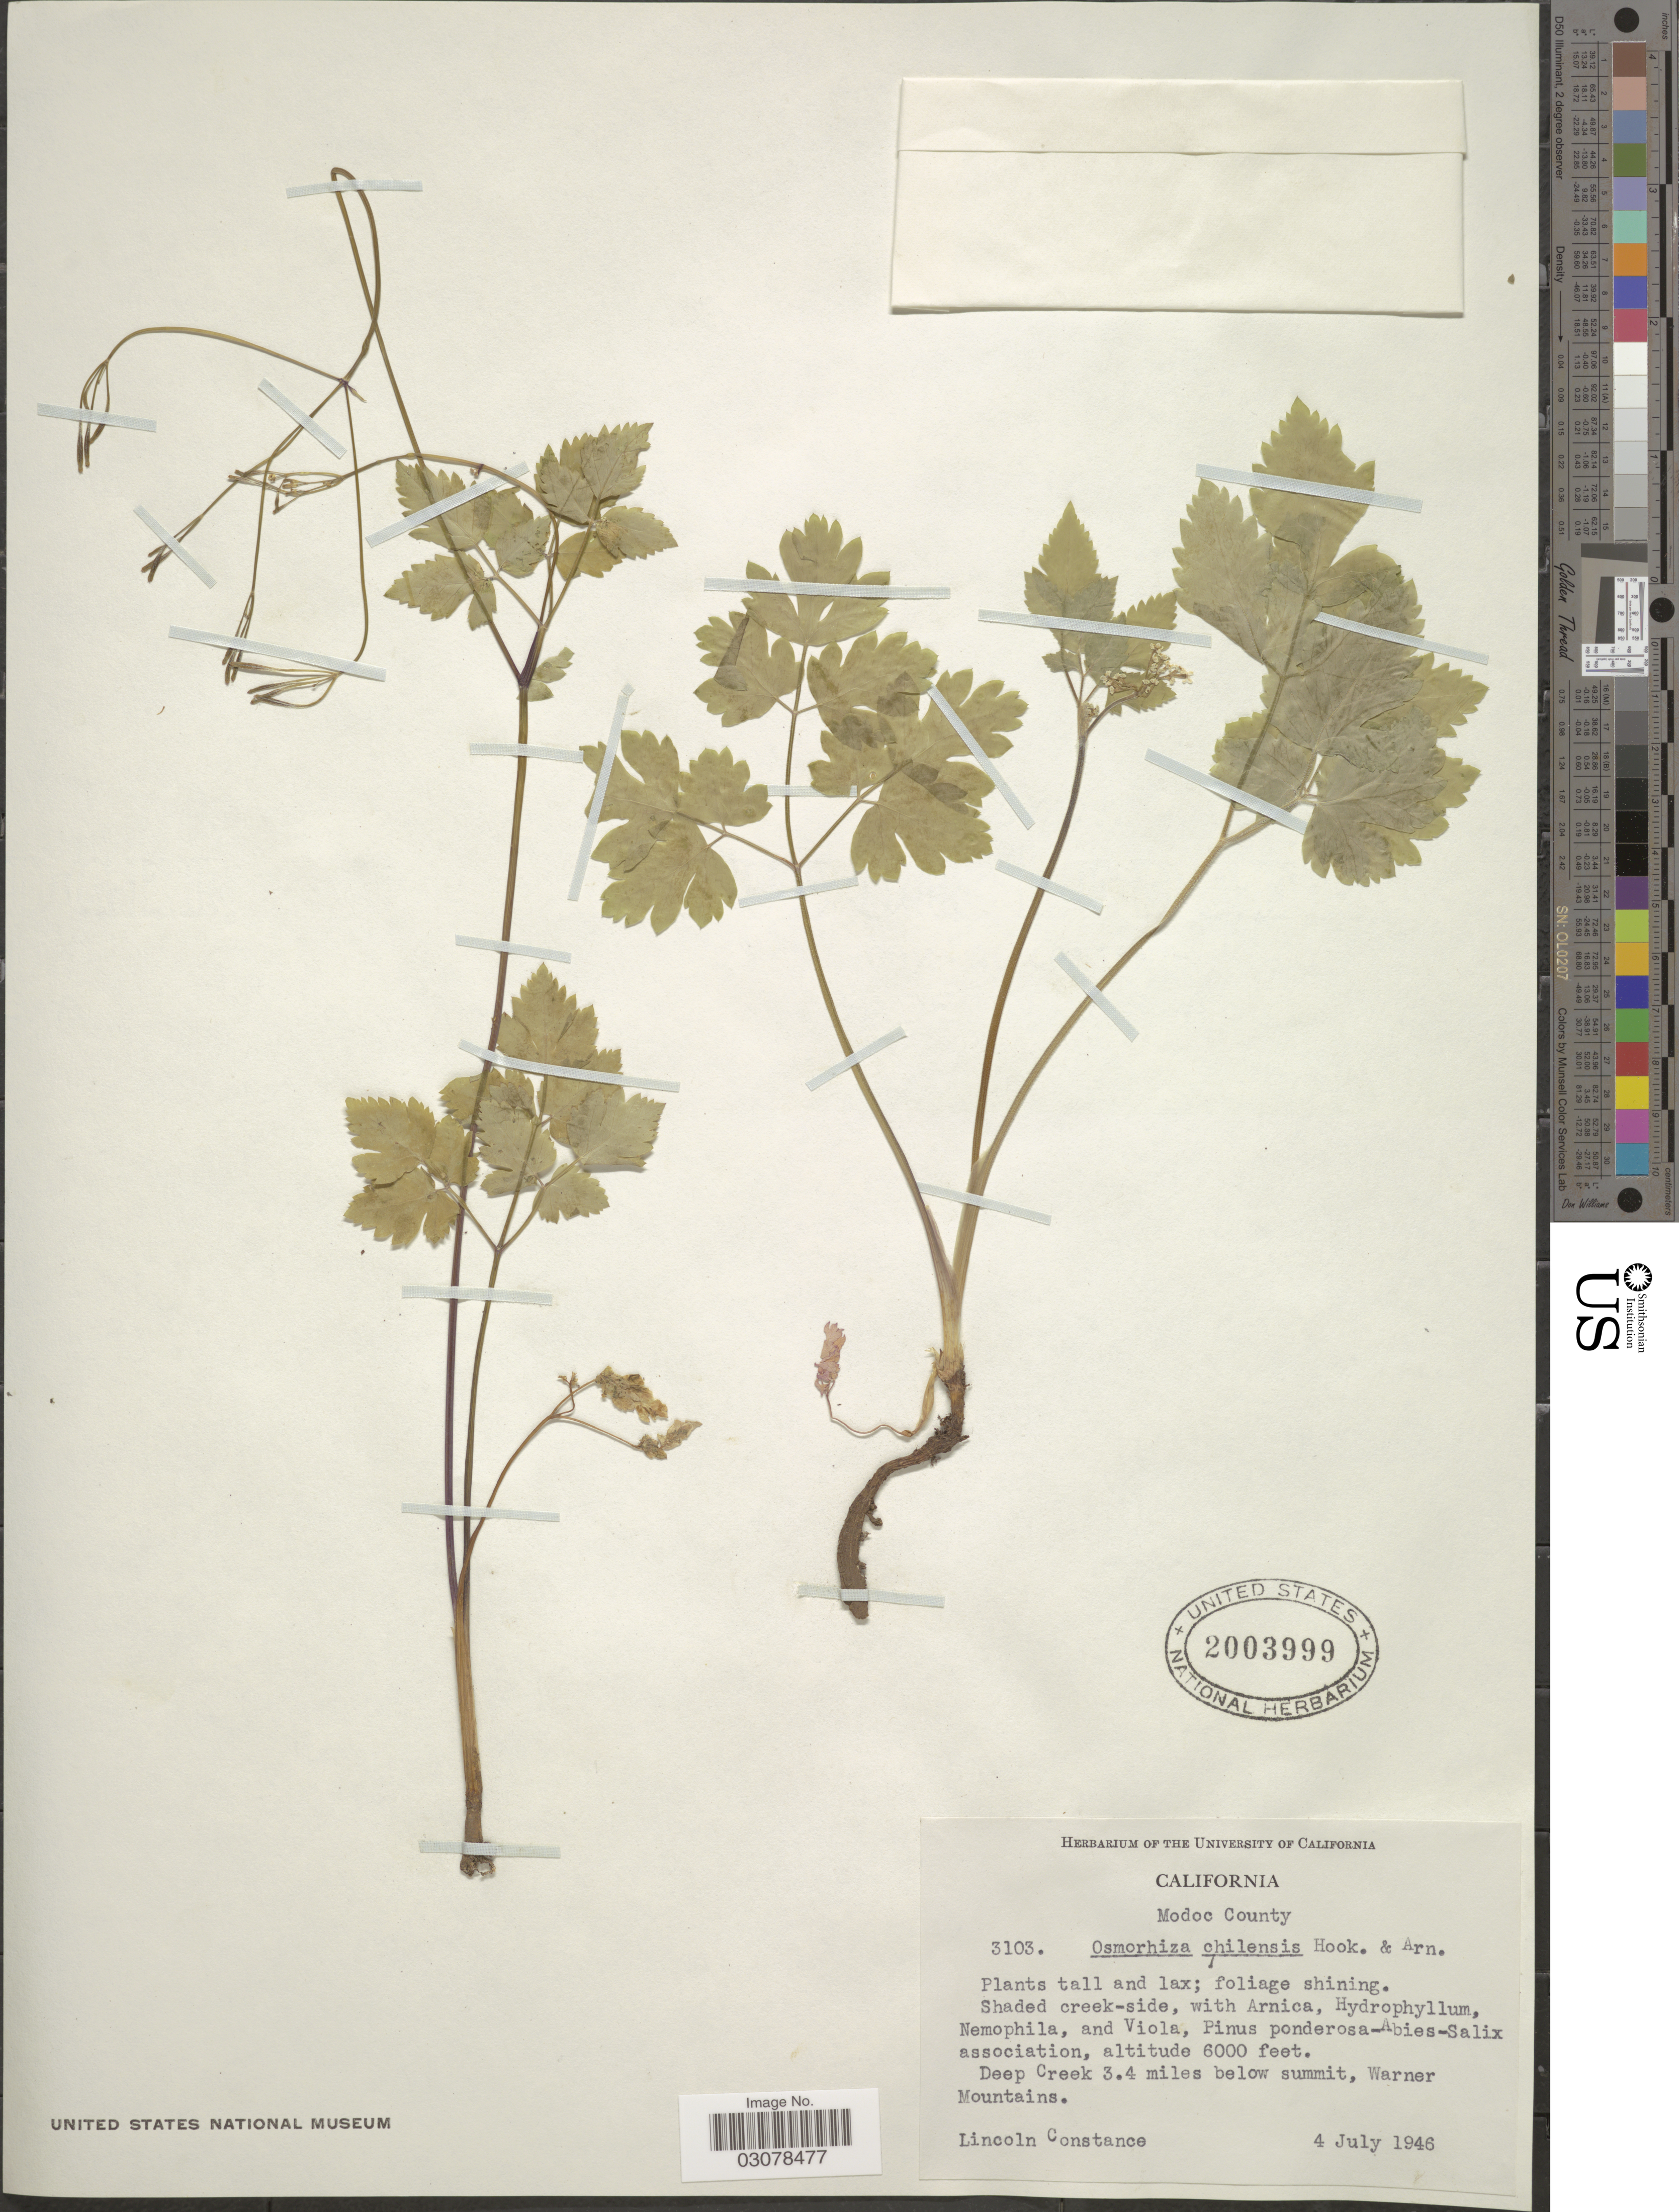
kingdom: Plantae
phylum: Tracheophyta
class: Magnoliopsida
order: Apiales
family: Apiaceae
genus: Osmorhiza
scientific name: Osmorhiza chilensis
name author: Hook. & Arn.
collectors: L. Constance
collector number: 3103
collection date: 1946-07-04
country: United States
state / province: California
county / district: Modoc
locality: Modoc County. Deep Creek 3.4 miles below summit, Warner Mountains.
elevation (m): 1829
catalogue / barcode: US 2003999